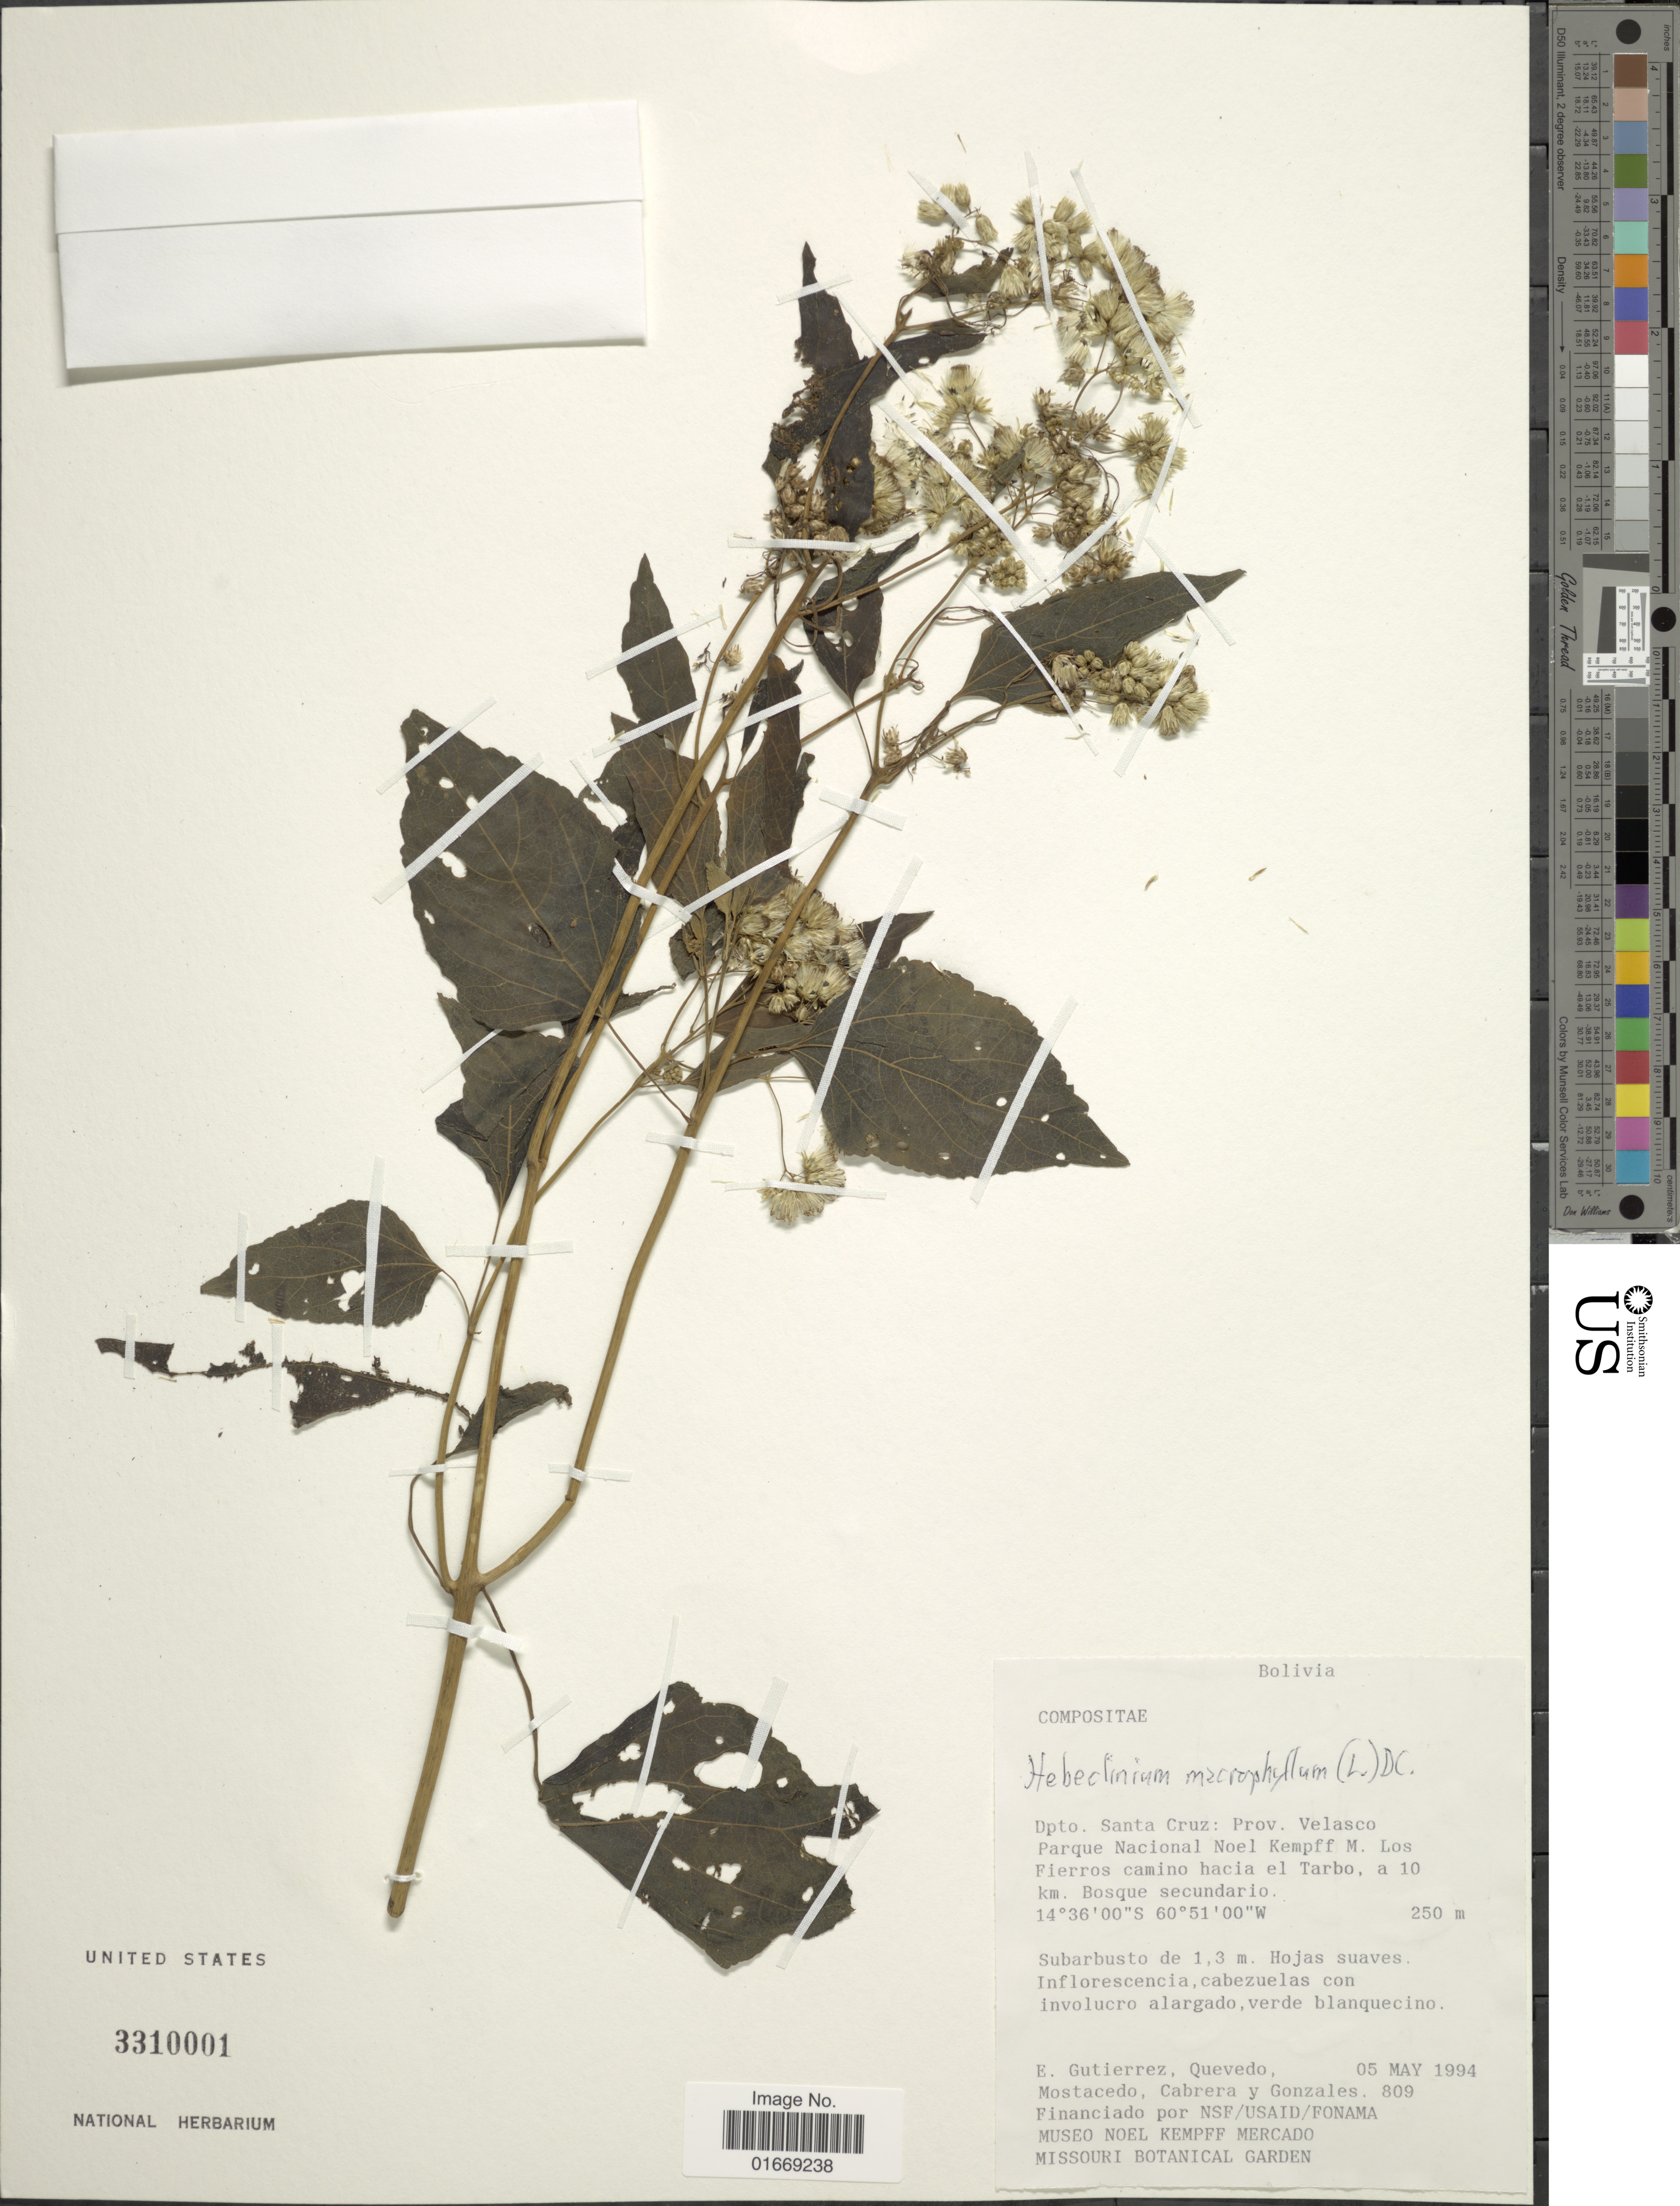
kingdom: Plantae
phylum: Tracheophyta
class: Magnoliopsida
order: Asterales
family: Asteraceae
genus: Hebeclinium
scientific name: Hebeclinium macrophyllum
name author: (L.) DC.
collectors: E. Gutiérrez, -- Quevedo, Mostacedo, --, Cabrera, -- & Gonzales, --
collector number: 809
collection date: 1994-05-05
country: Bolivia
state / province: Santa Cruz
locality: Dpto. Santa Cruz: Prov. Velasco. Parque Nacional Noel Kempff M. Los Fierros camino hacia el Tarbo, a 10 km. Bosque secundario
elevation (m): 250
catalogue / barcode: US 3310001